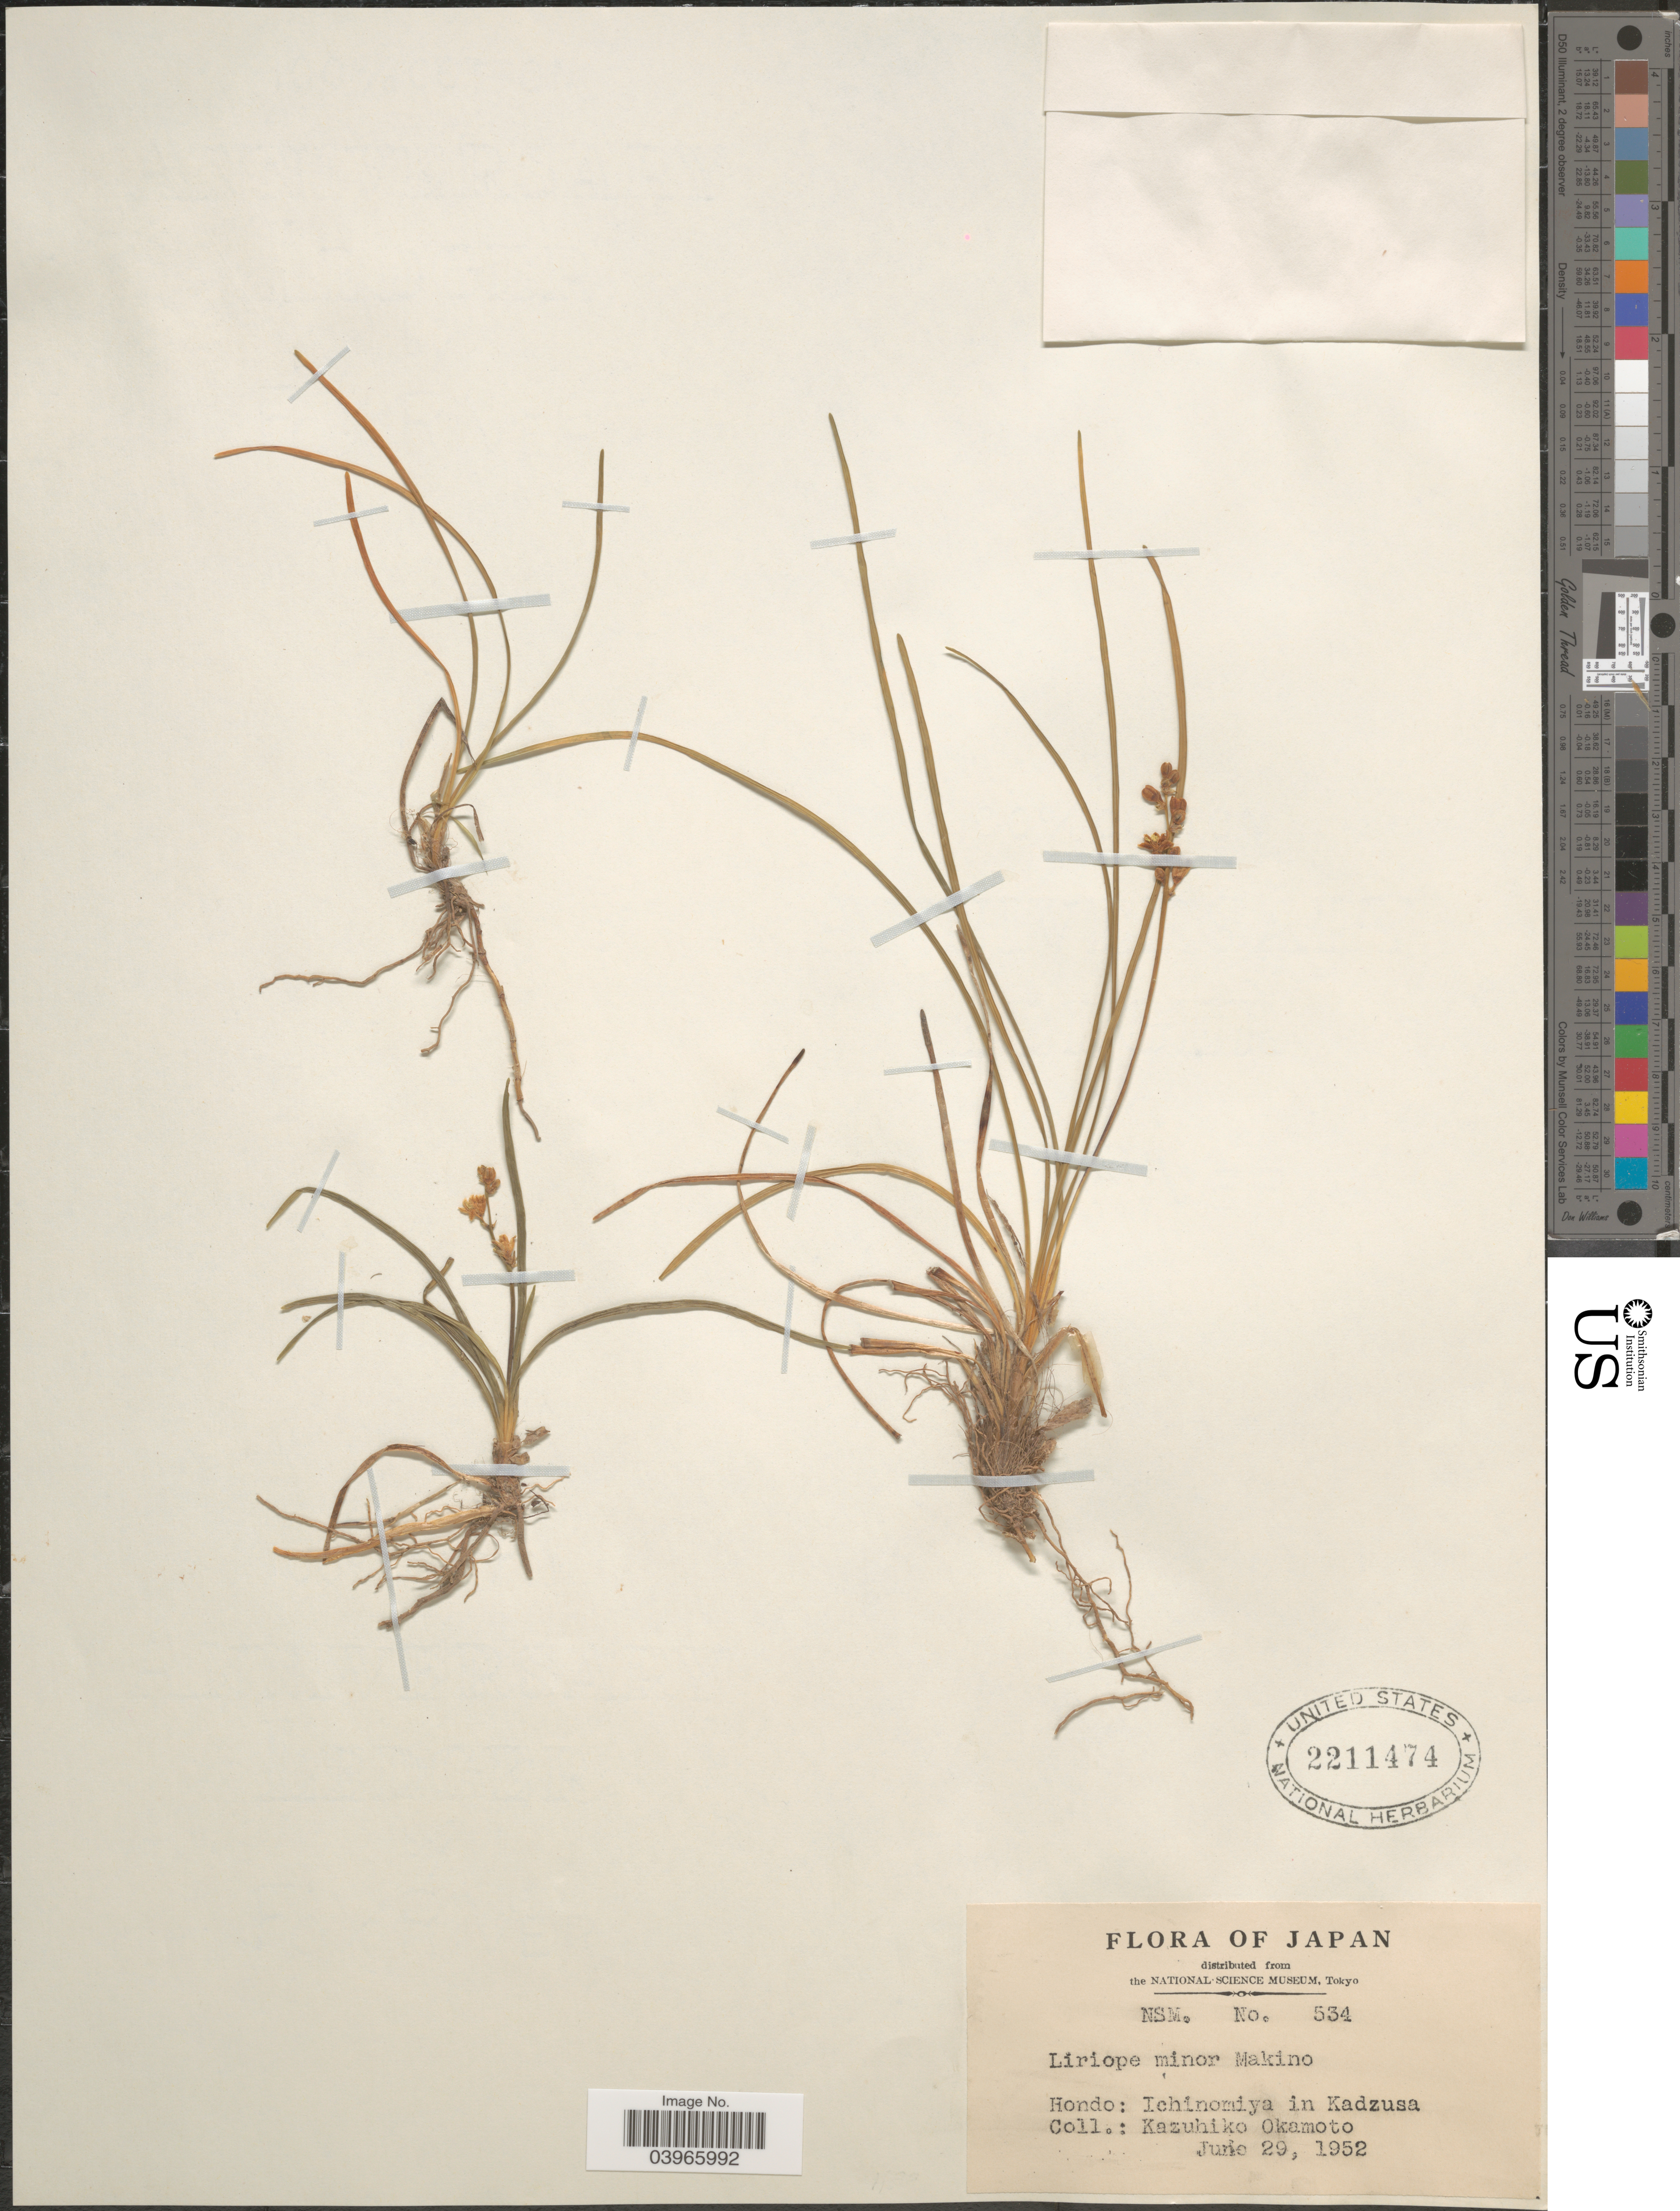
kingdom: Plantae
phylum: Tracheophyta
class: Liliopsida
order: Asparagales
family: Asparagaceae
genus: Liriope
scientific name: Liriope minor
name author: (Maxim.) Makino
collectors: K. Okamoto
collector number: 534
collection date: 1952-06-29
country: Japan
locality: Hondo: Ichinomiya in Kadzusa.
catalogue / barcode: US 2211474